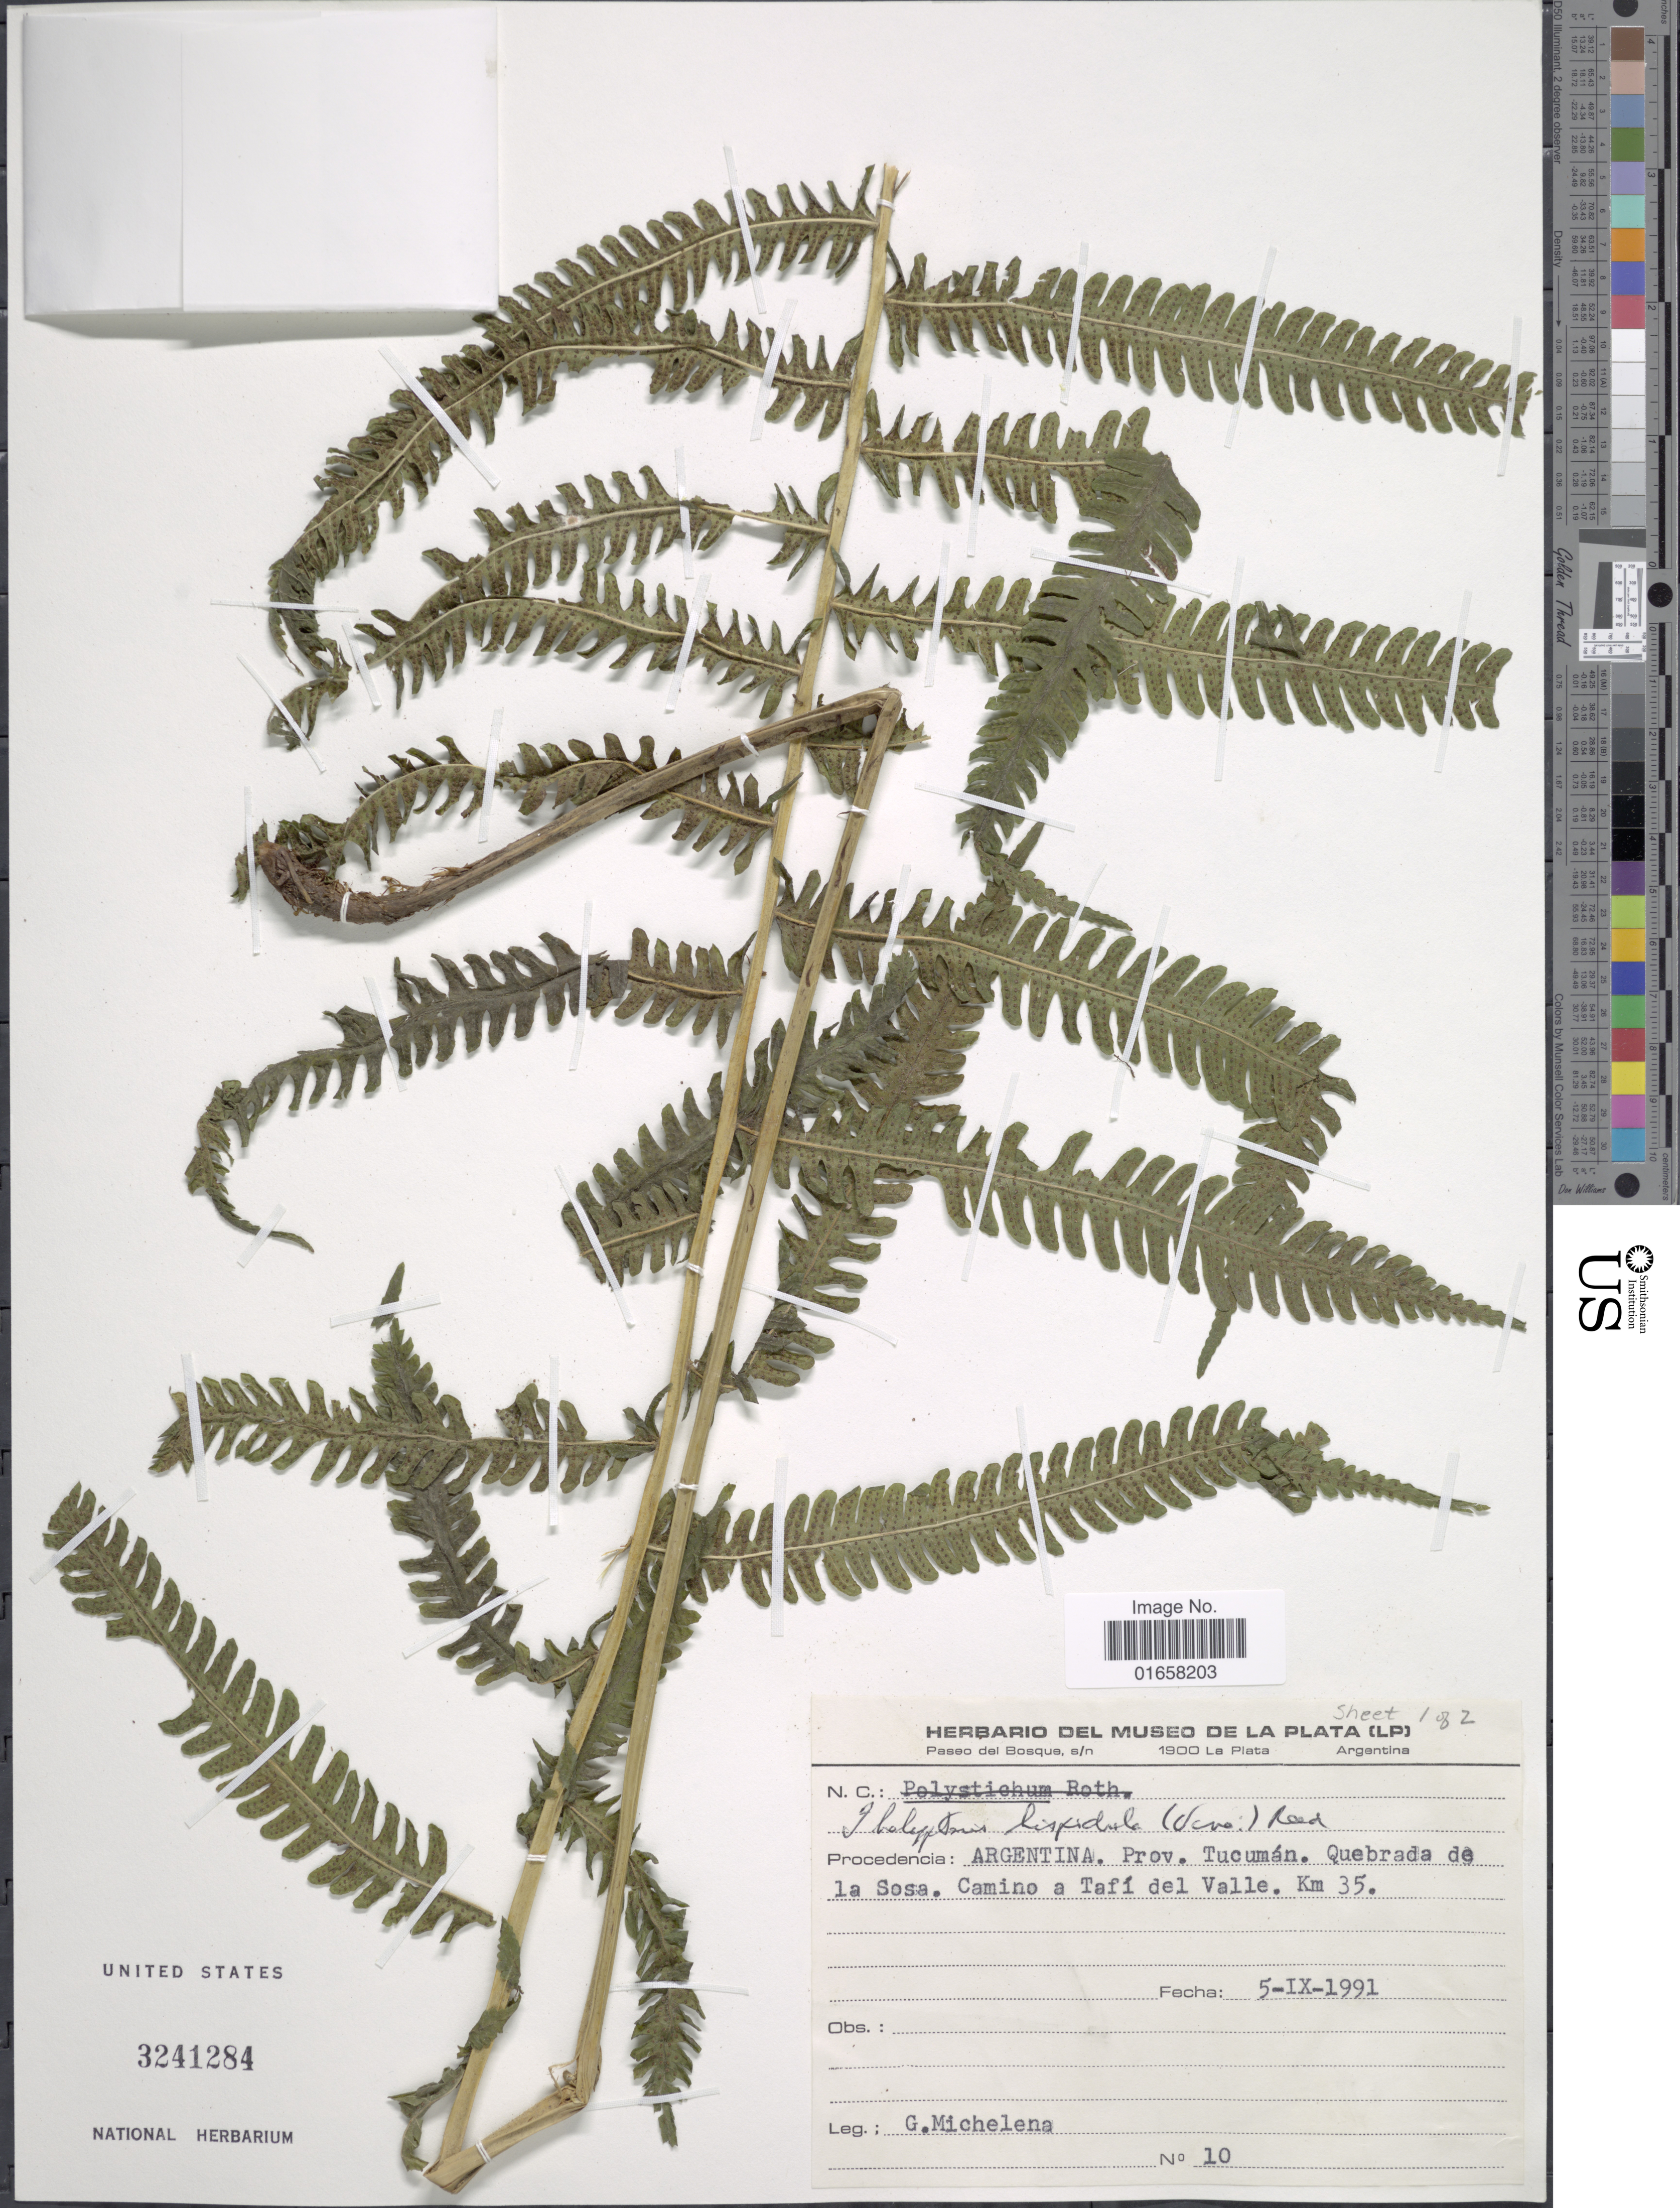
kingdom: Plantae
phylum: Tracheophyta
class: Polypodiopsida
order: Polypodiales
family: Thelypteridaceae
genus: Christella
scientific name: Christella hispidula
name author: (Decne.) Holttum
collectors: G. Michelena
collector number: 10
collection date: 1991-09-05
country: Argentina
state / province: Tucuman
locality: Quebrada de la Sosa, Camino a Tafi del Valle. Km 35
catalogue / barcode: US 3241284